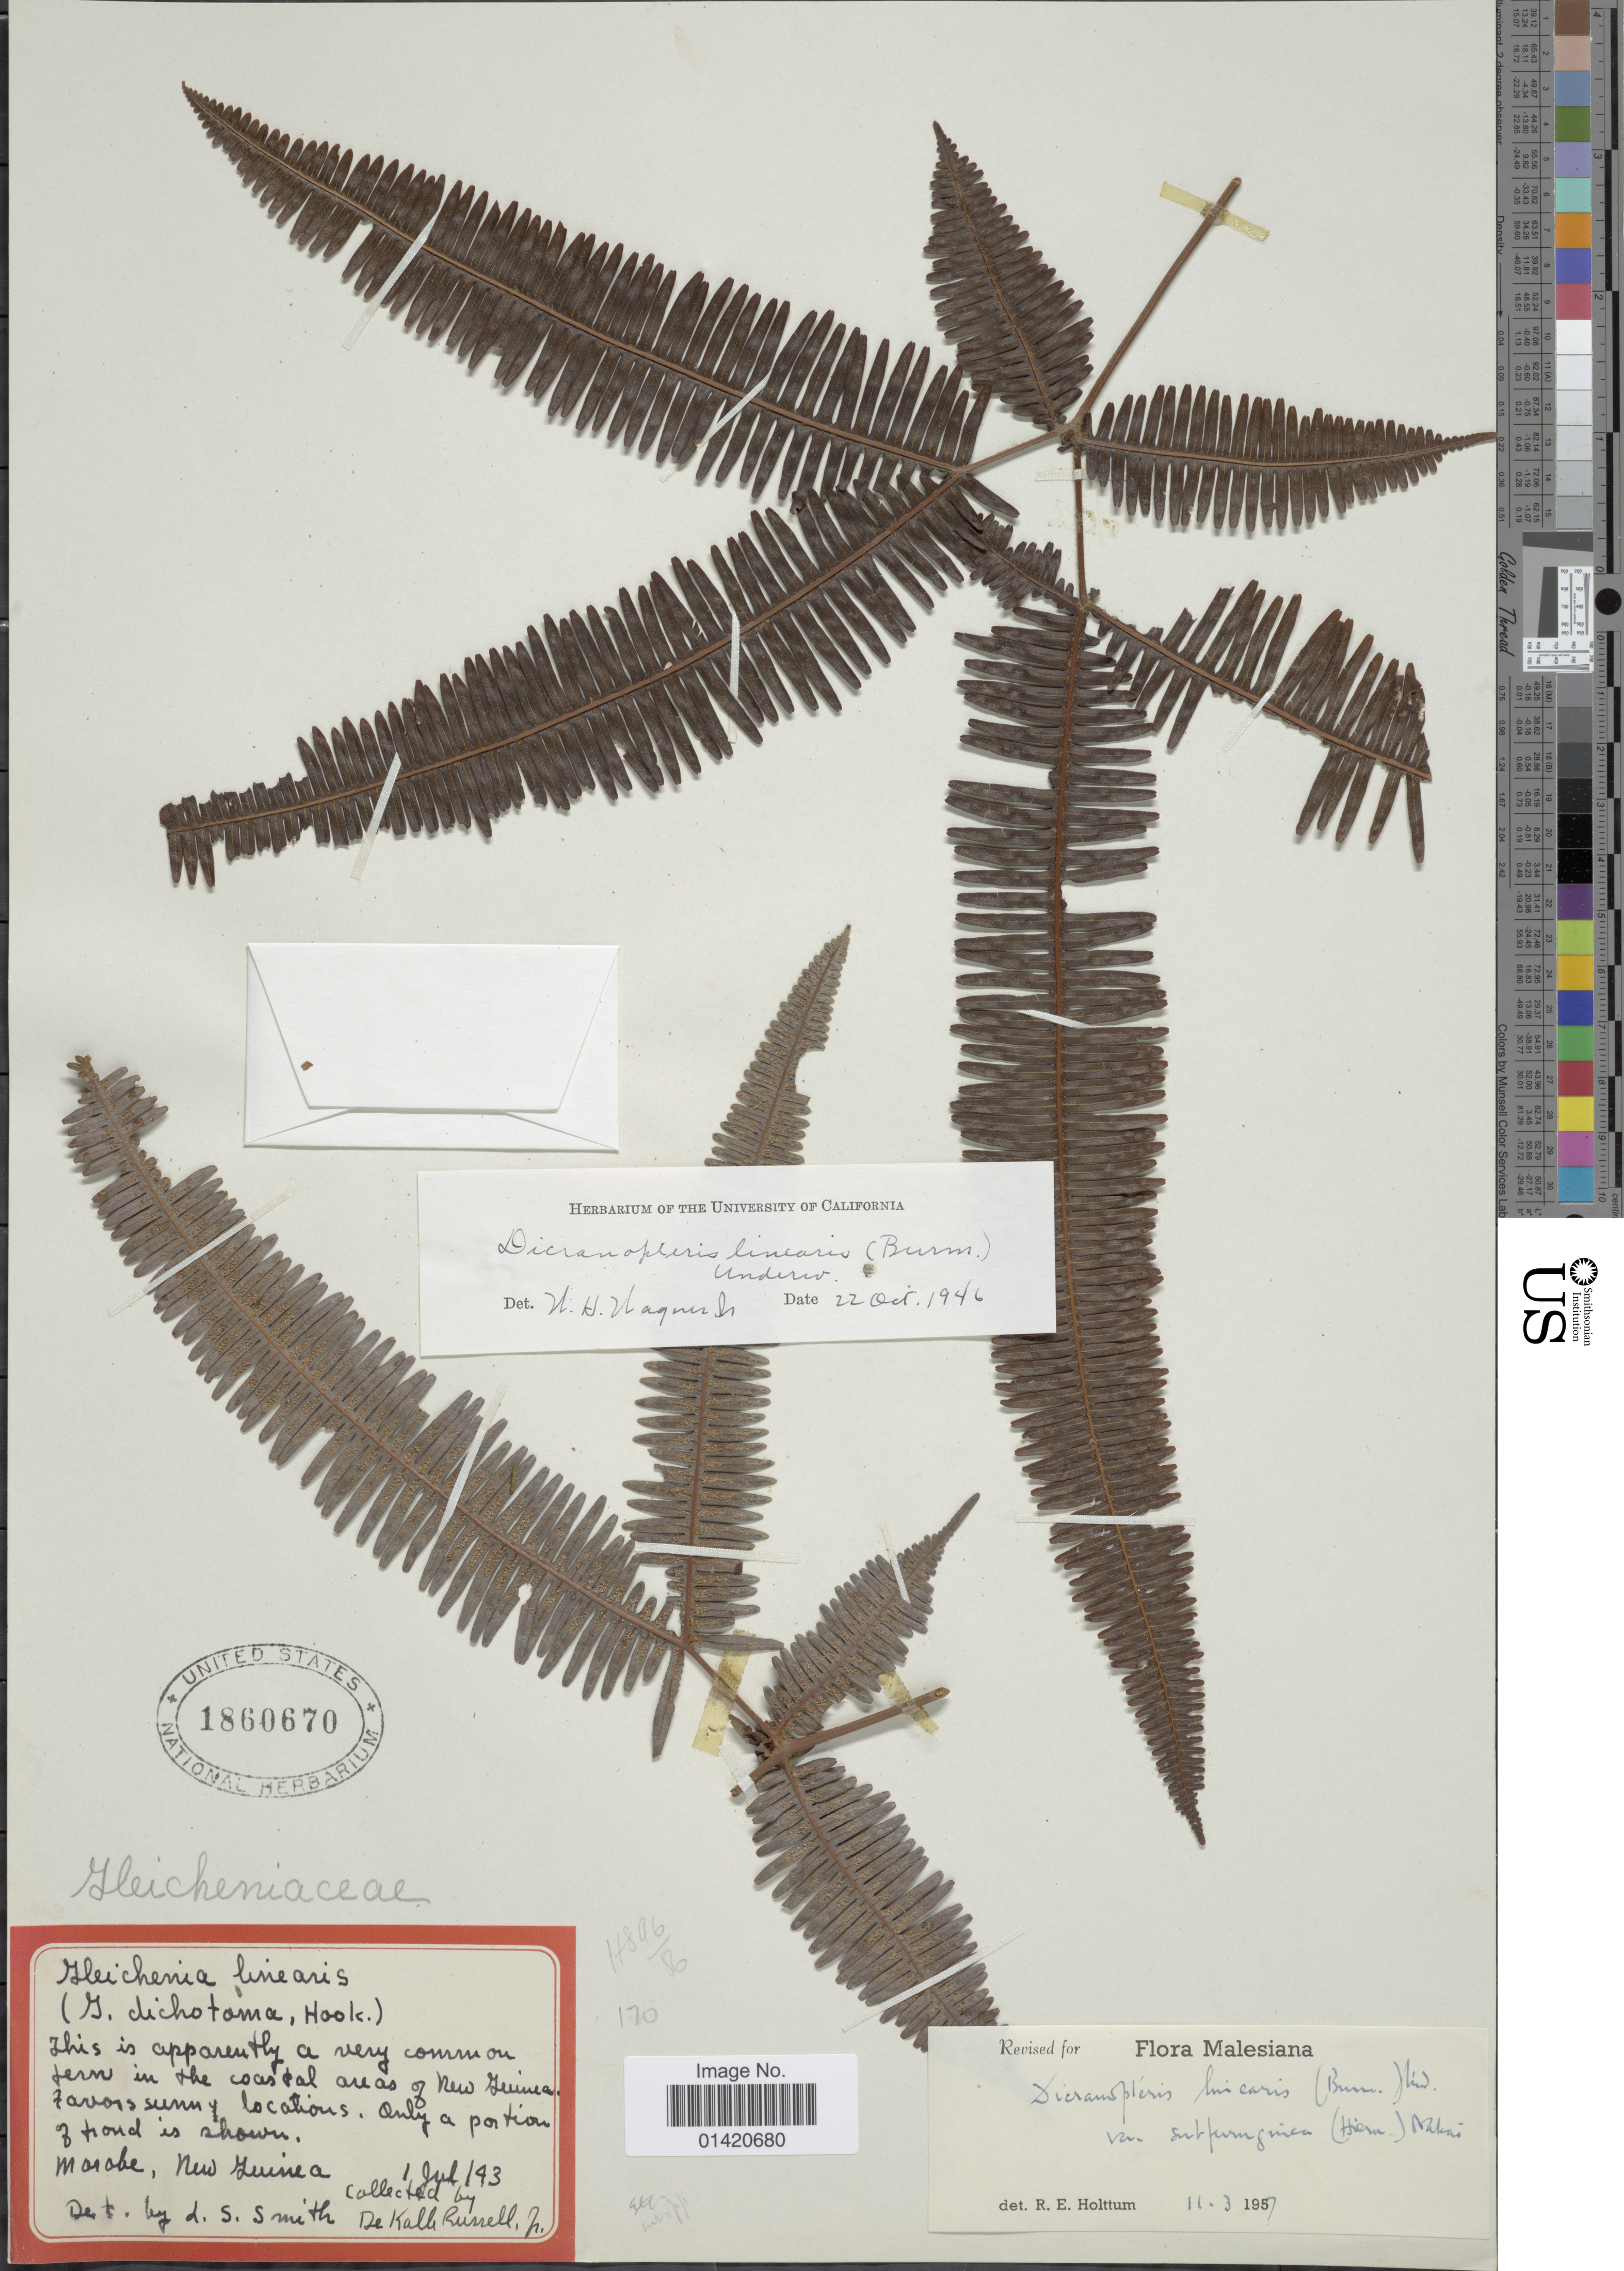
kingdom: Plantae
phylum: Tracheophyta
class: Polypodiopsida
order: Gleicheniales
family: Gleicheniaceae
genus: Dicranopteris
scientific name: Dicranopteris linearis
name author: (Burm. f.) Underw.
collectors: -- Russell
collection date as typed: Transcribed d/m/y: 1/7/43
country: Papua New Guinea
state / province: Morobe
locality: New Guinea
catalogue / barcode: US 1860670